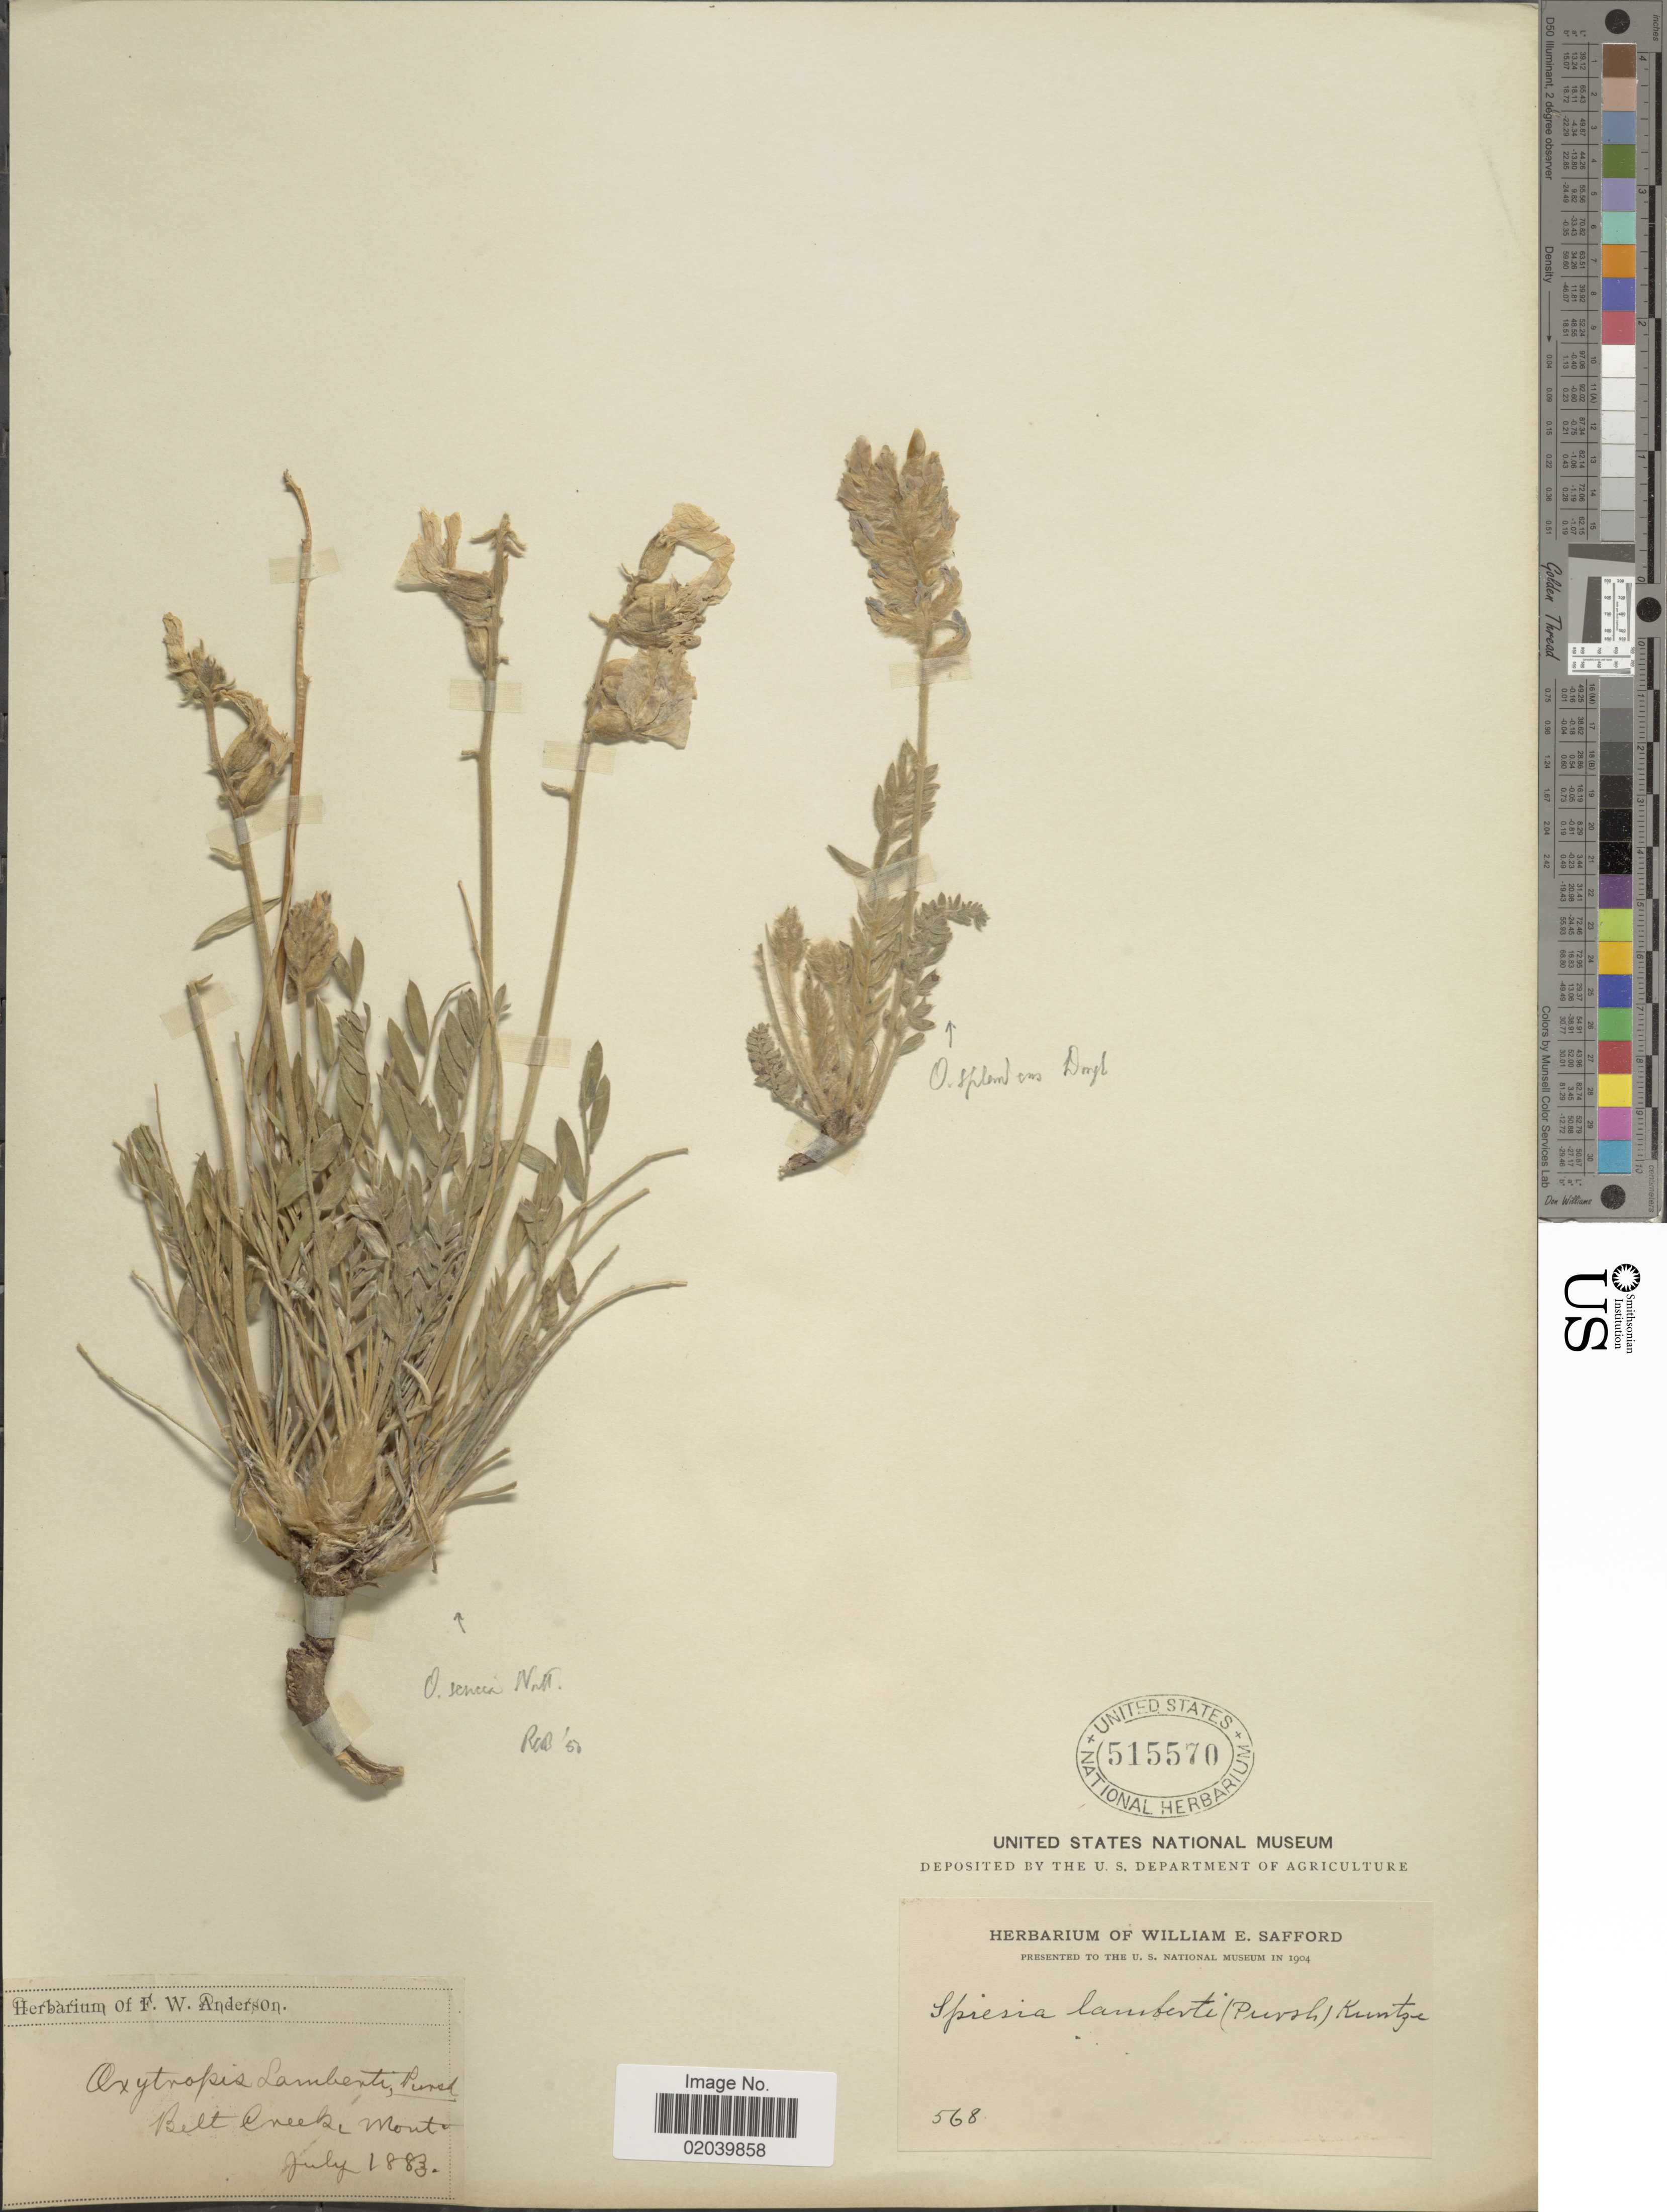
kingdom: Plantae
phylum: Tracheophyta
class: Magnoliopsida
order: Fabales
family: Fabaceae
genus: Oxytropis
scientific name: Oxytropis lambertii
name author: Pursh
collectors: ex herb. F.W. Anderson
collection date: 1883-07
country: United States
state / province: Montana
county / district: Cascade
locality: Belt Creek, Mont.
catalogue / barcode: US 515570